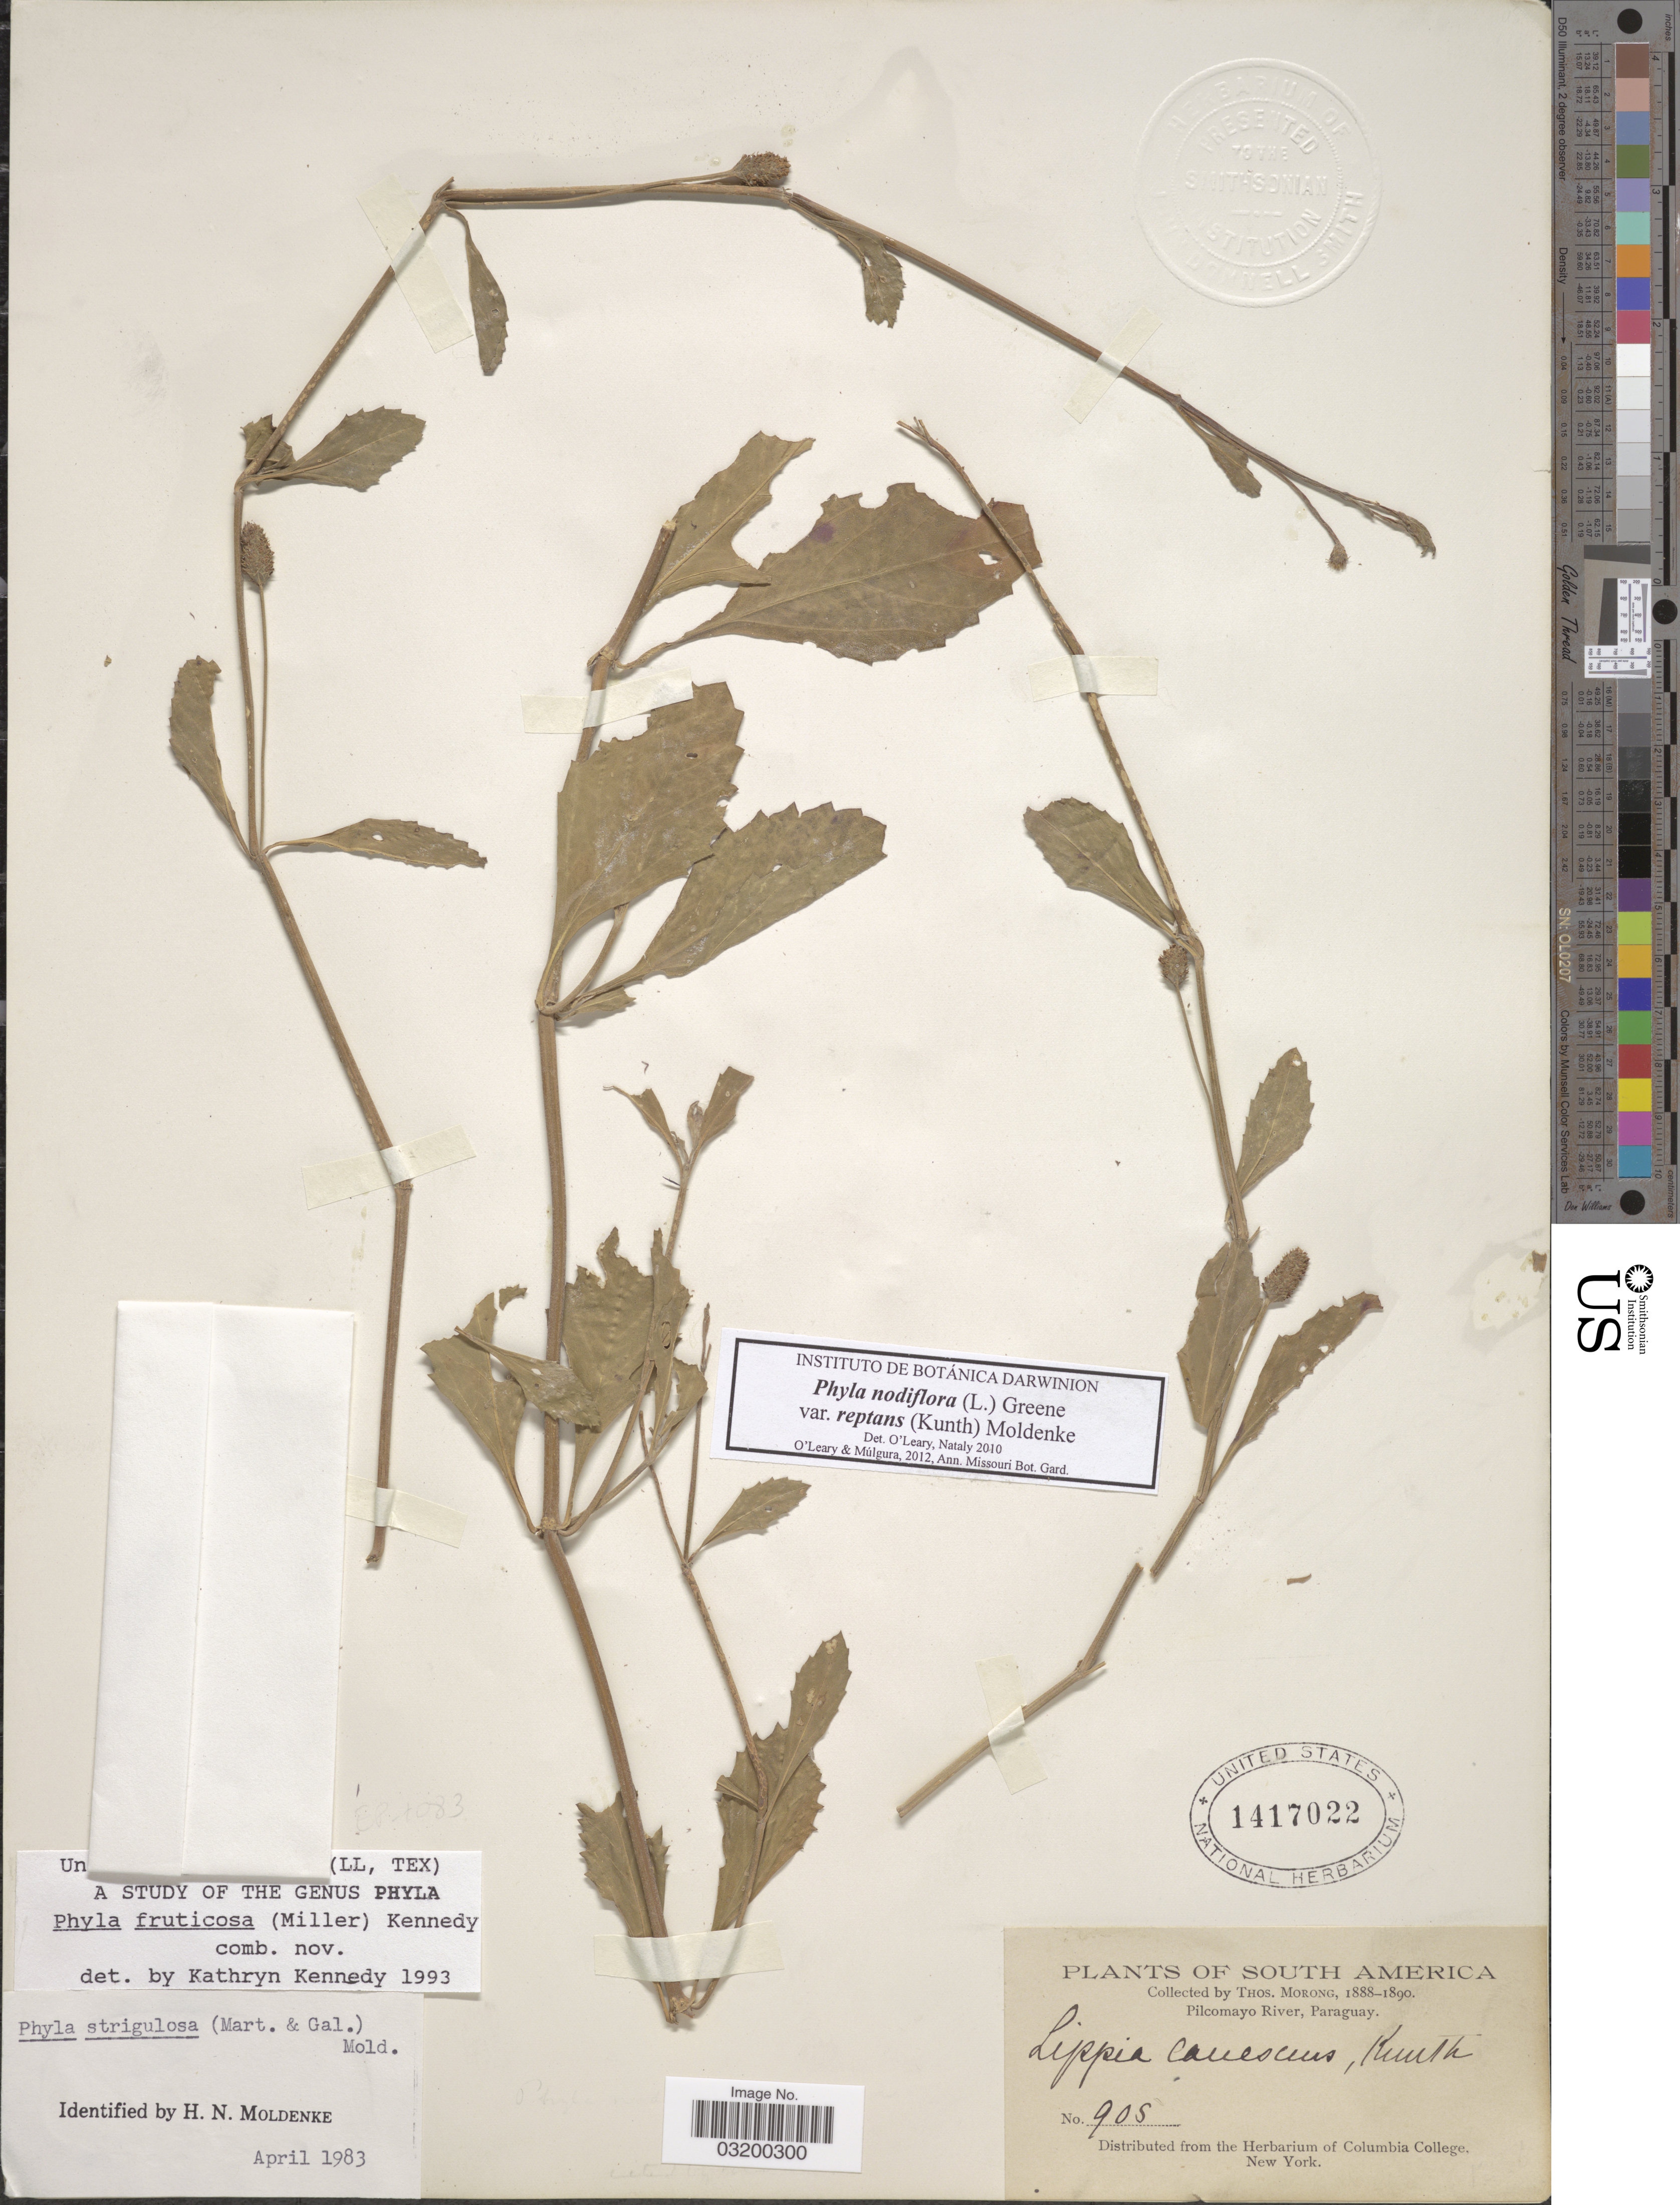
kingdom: Plantae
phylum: Tracheophyta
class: Magnoliopsida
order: Lamiales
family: Verbenaceae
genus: Phyla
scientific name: Phyla nodiflora var. reptans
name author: (Kunth) Moldenke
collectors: ex herb. T. Morong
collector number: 905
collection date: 1888/1890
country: Paraguay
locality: Pilcomayo River.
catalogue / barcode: US 1417022